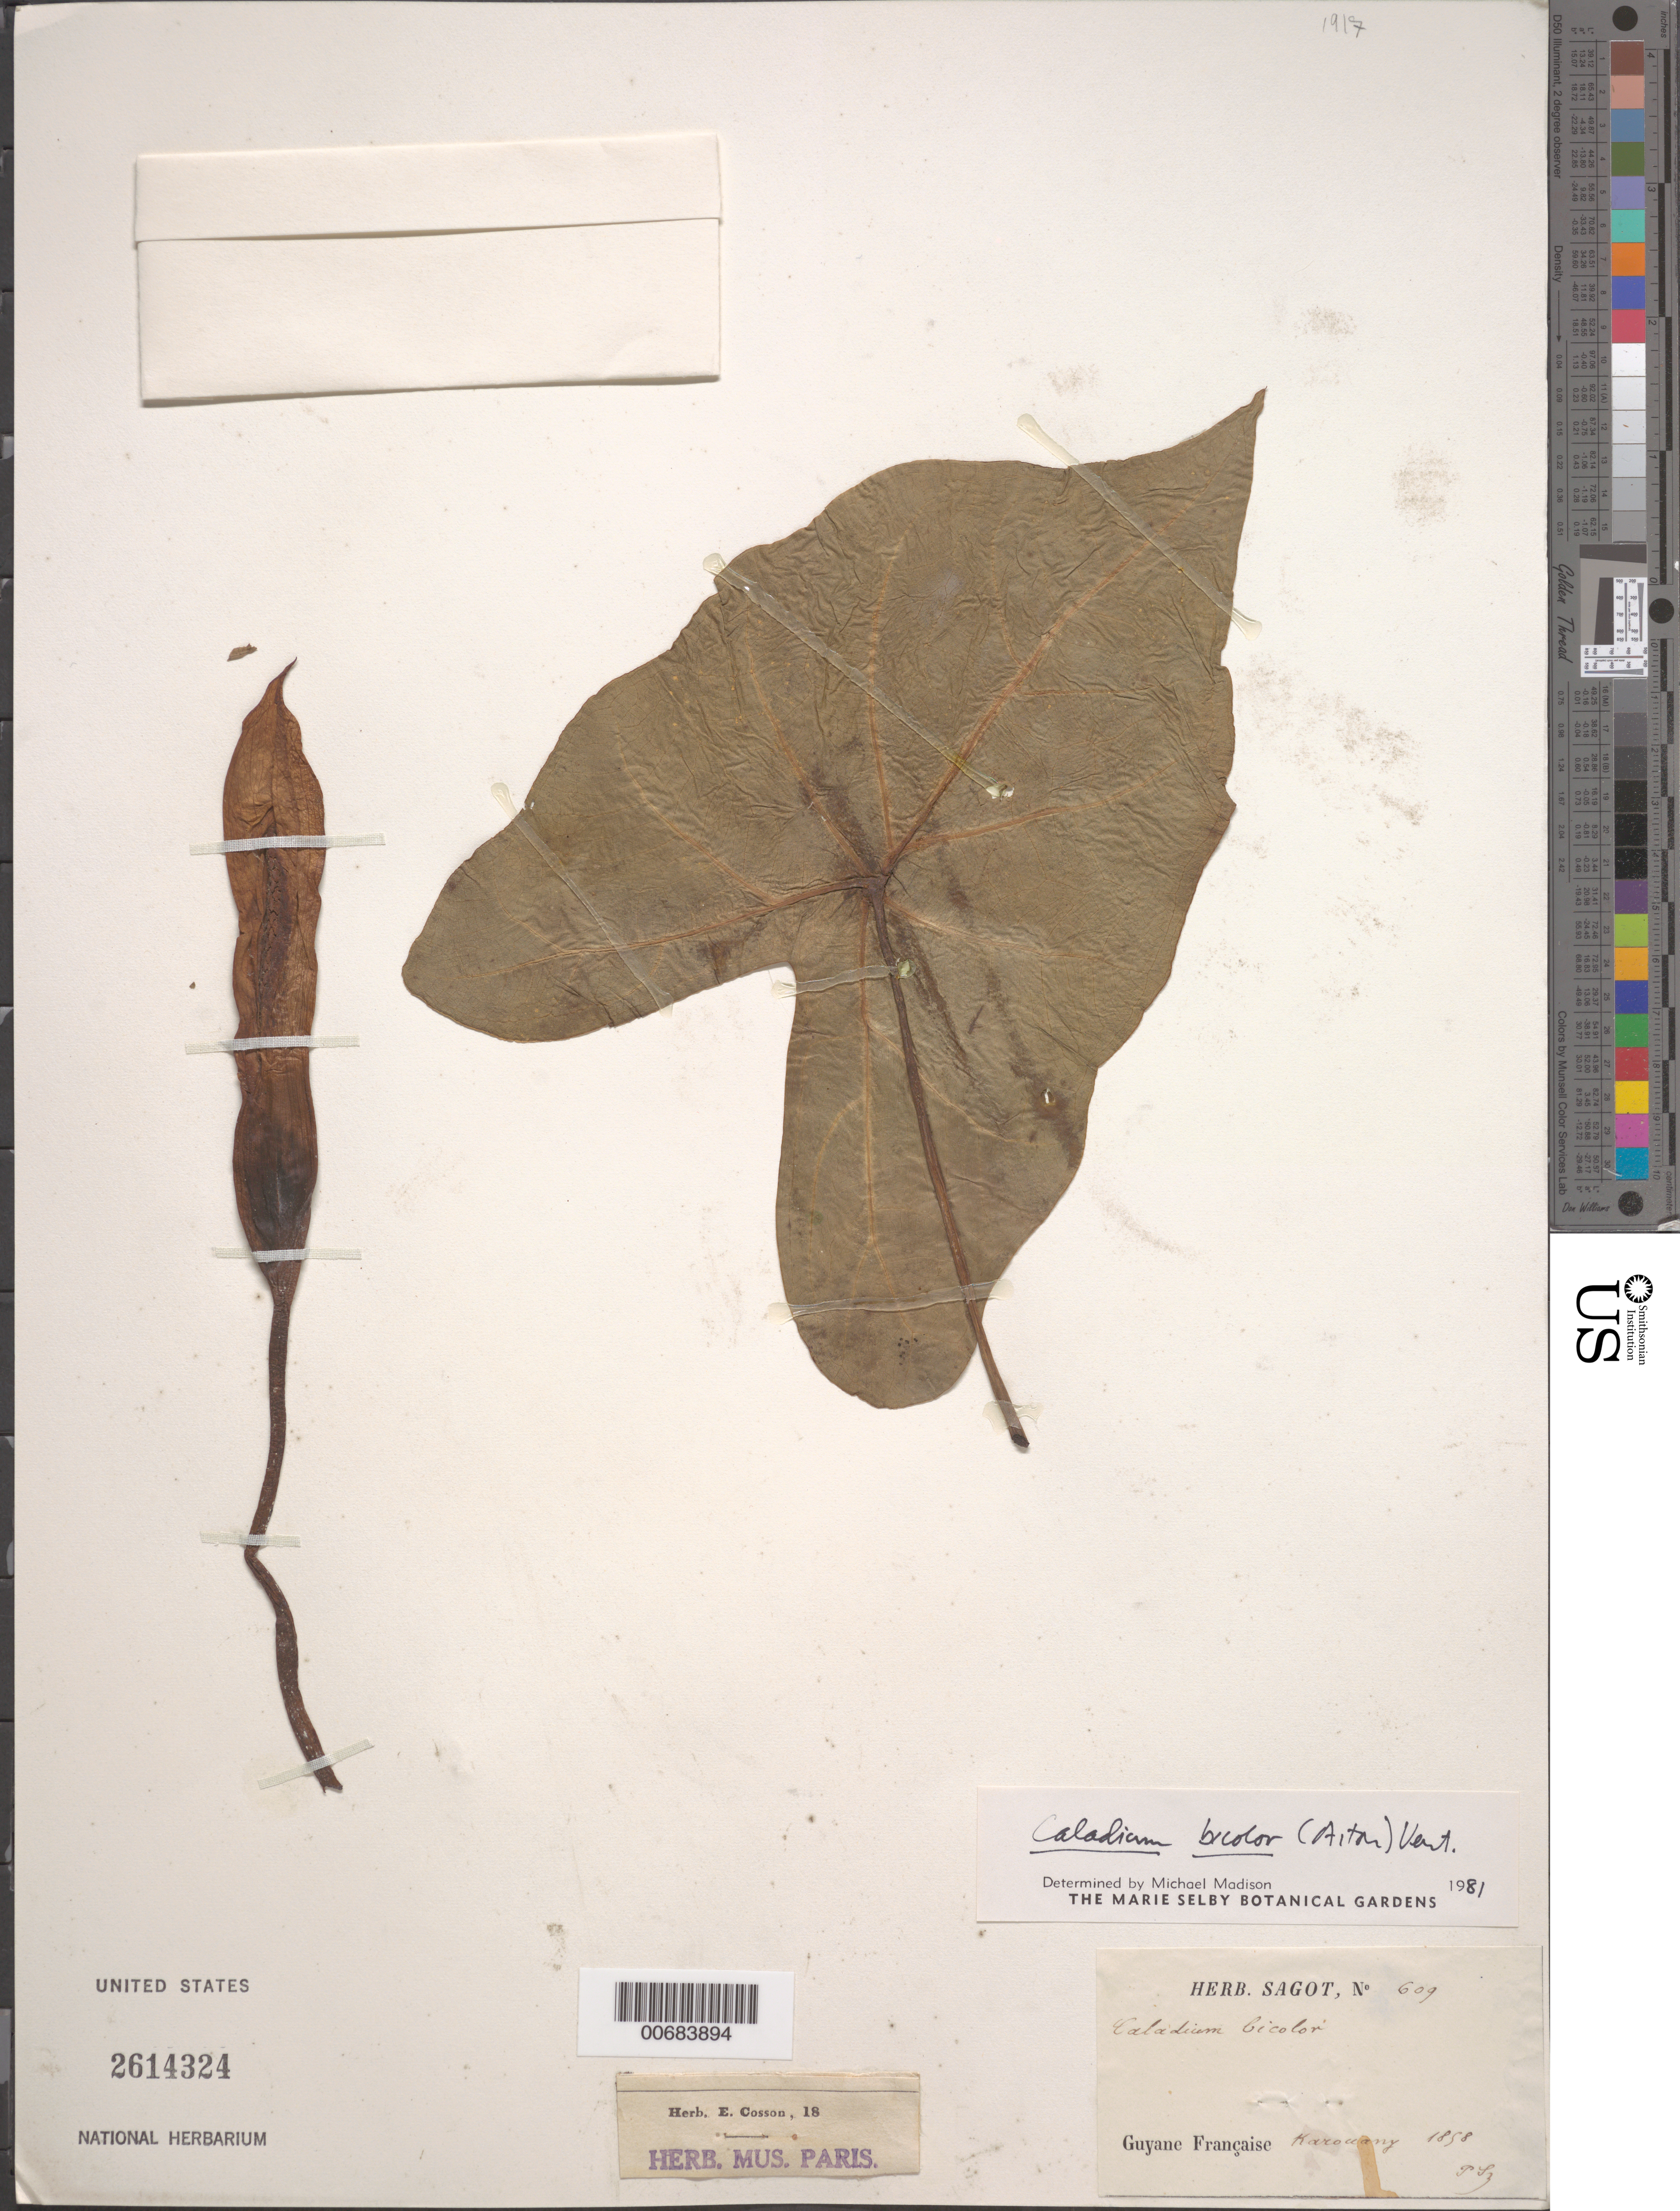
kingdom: Plantae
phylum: Tracheophyta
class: Liliopsida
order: Alismatales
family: Araceae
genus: Caladium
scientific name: Caladium bicolor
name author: (Aiton) Vent.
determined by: Madison, Michael T.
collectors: P. A. Sagot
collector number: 609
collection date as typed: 1858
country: French Guiana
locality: Karouany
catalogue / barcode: US 2614324